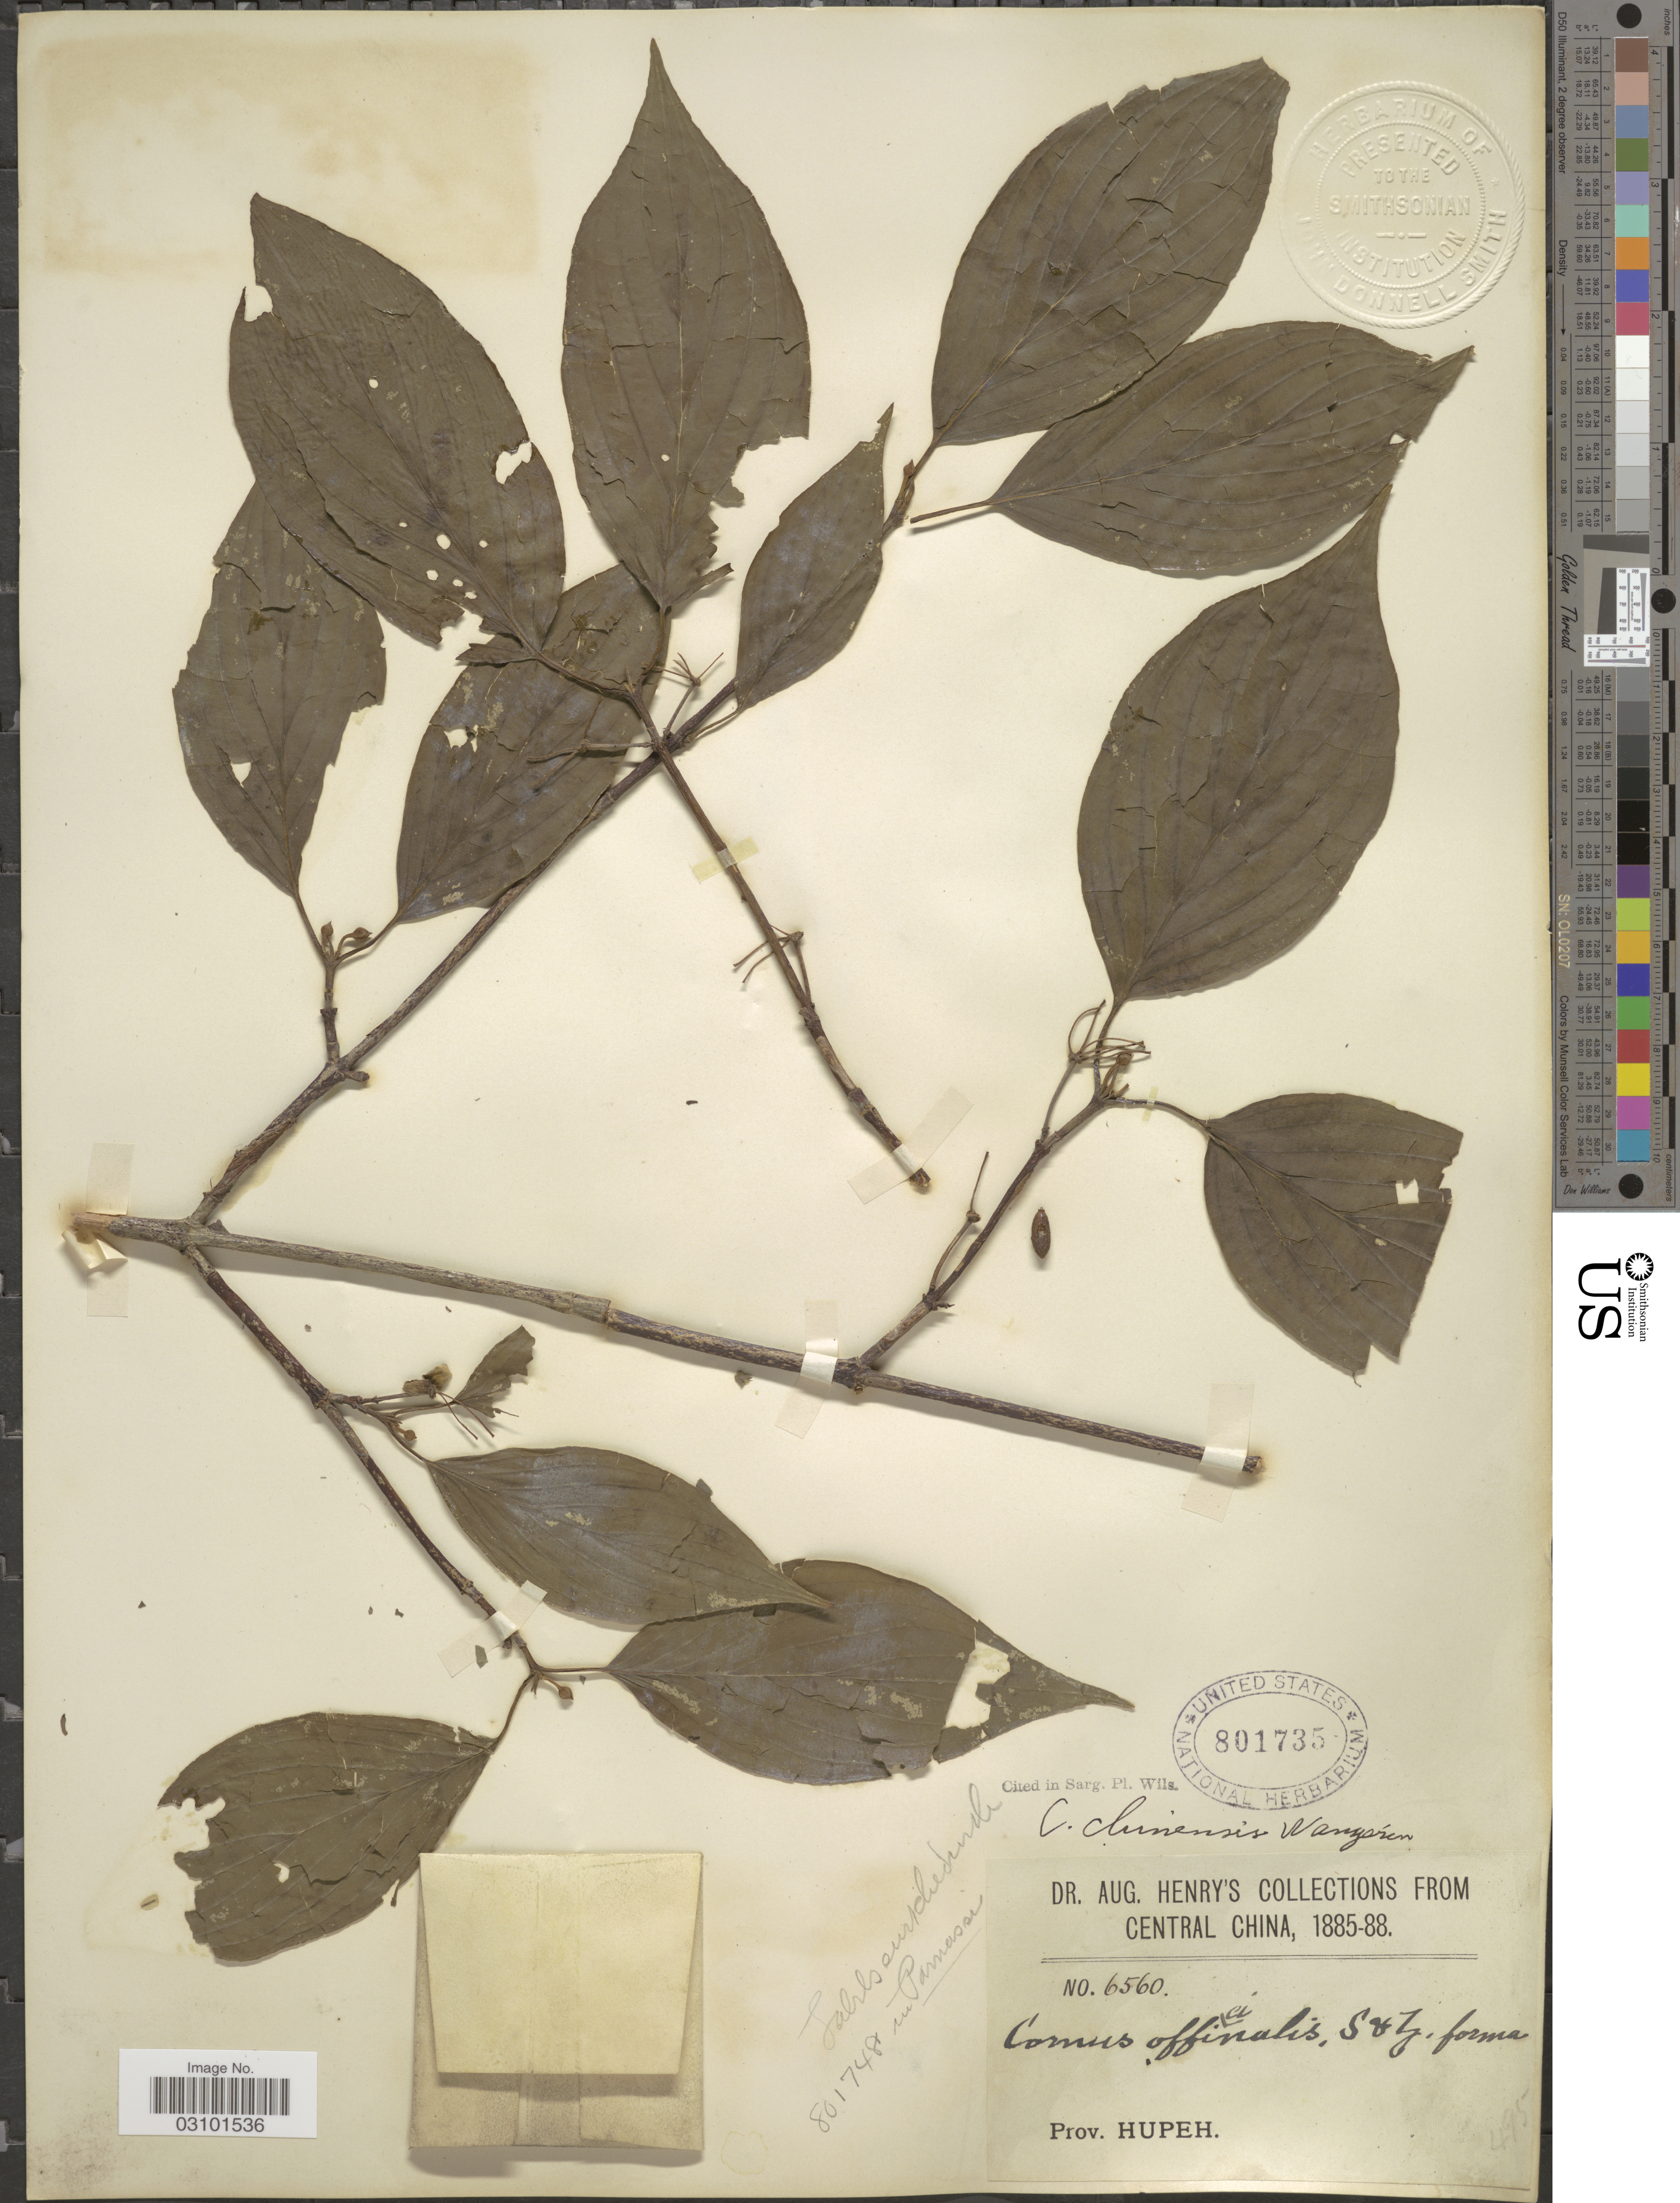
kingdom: Plantae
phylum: Tracheophyta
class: Magnoliopsida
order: Cornales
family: Cornaceae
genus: Cornus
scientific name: Cornus chinensis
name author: Wangerin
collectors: A. Henry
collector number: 6560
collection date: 1885/1888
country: China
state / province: Hubei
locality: Central China. Prov. Hupeh.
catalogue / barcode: US 801735